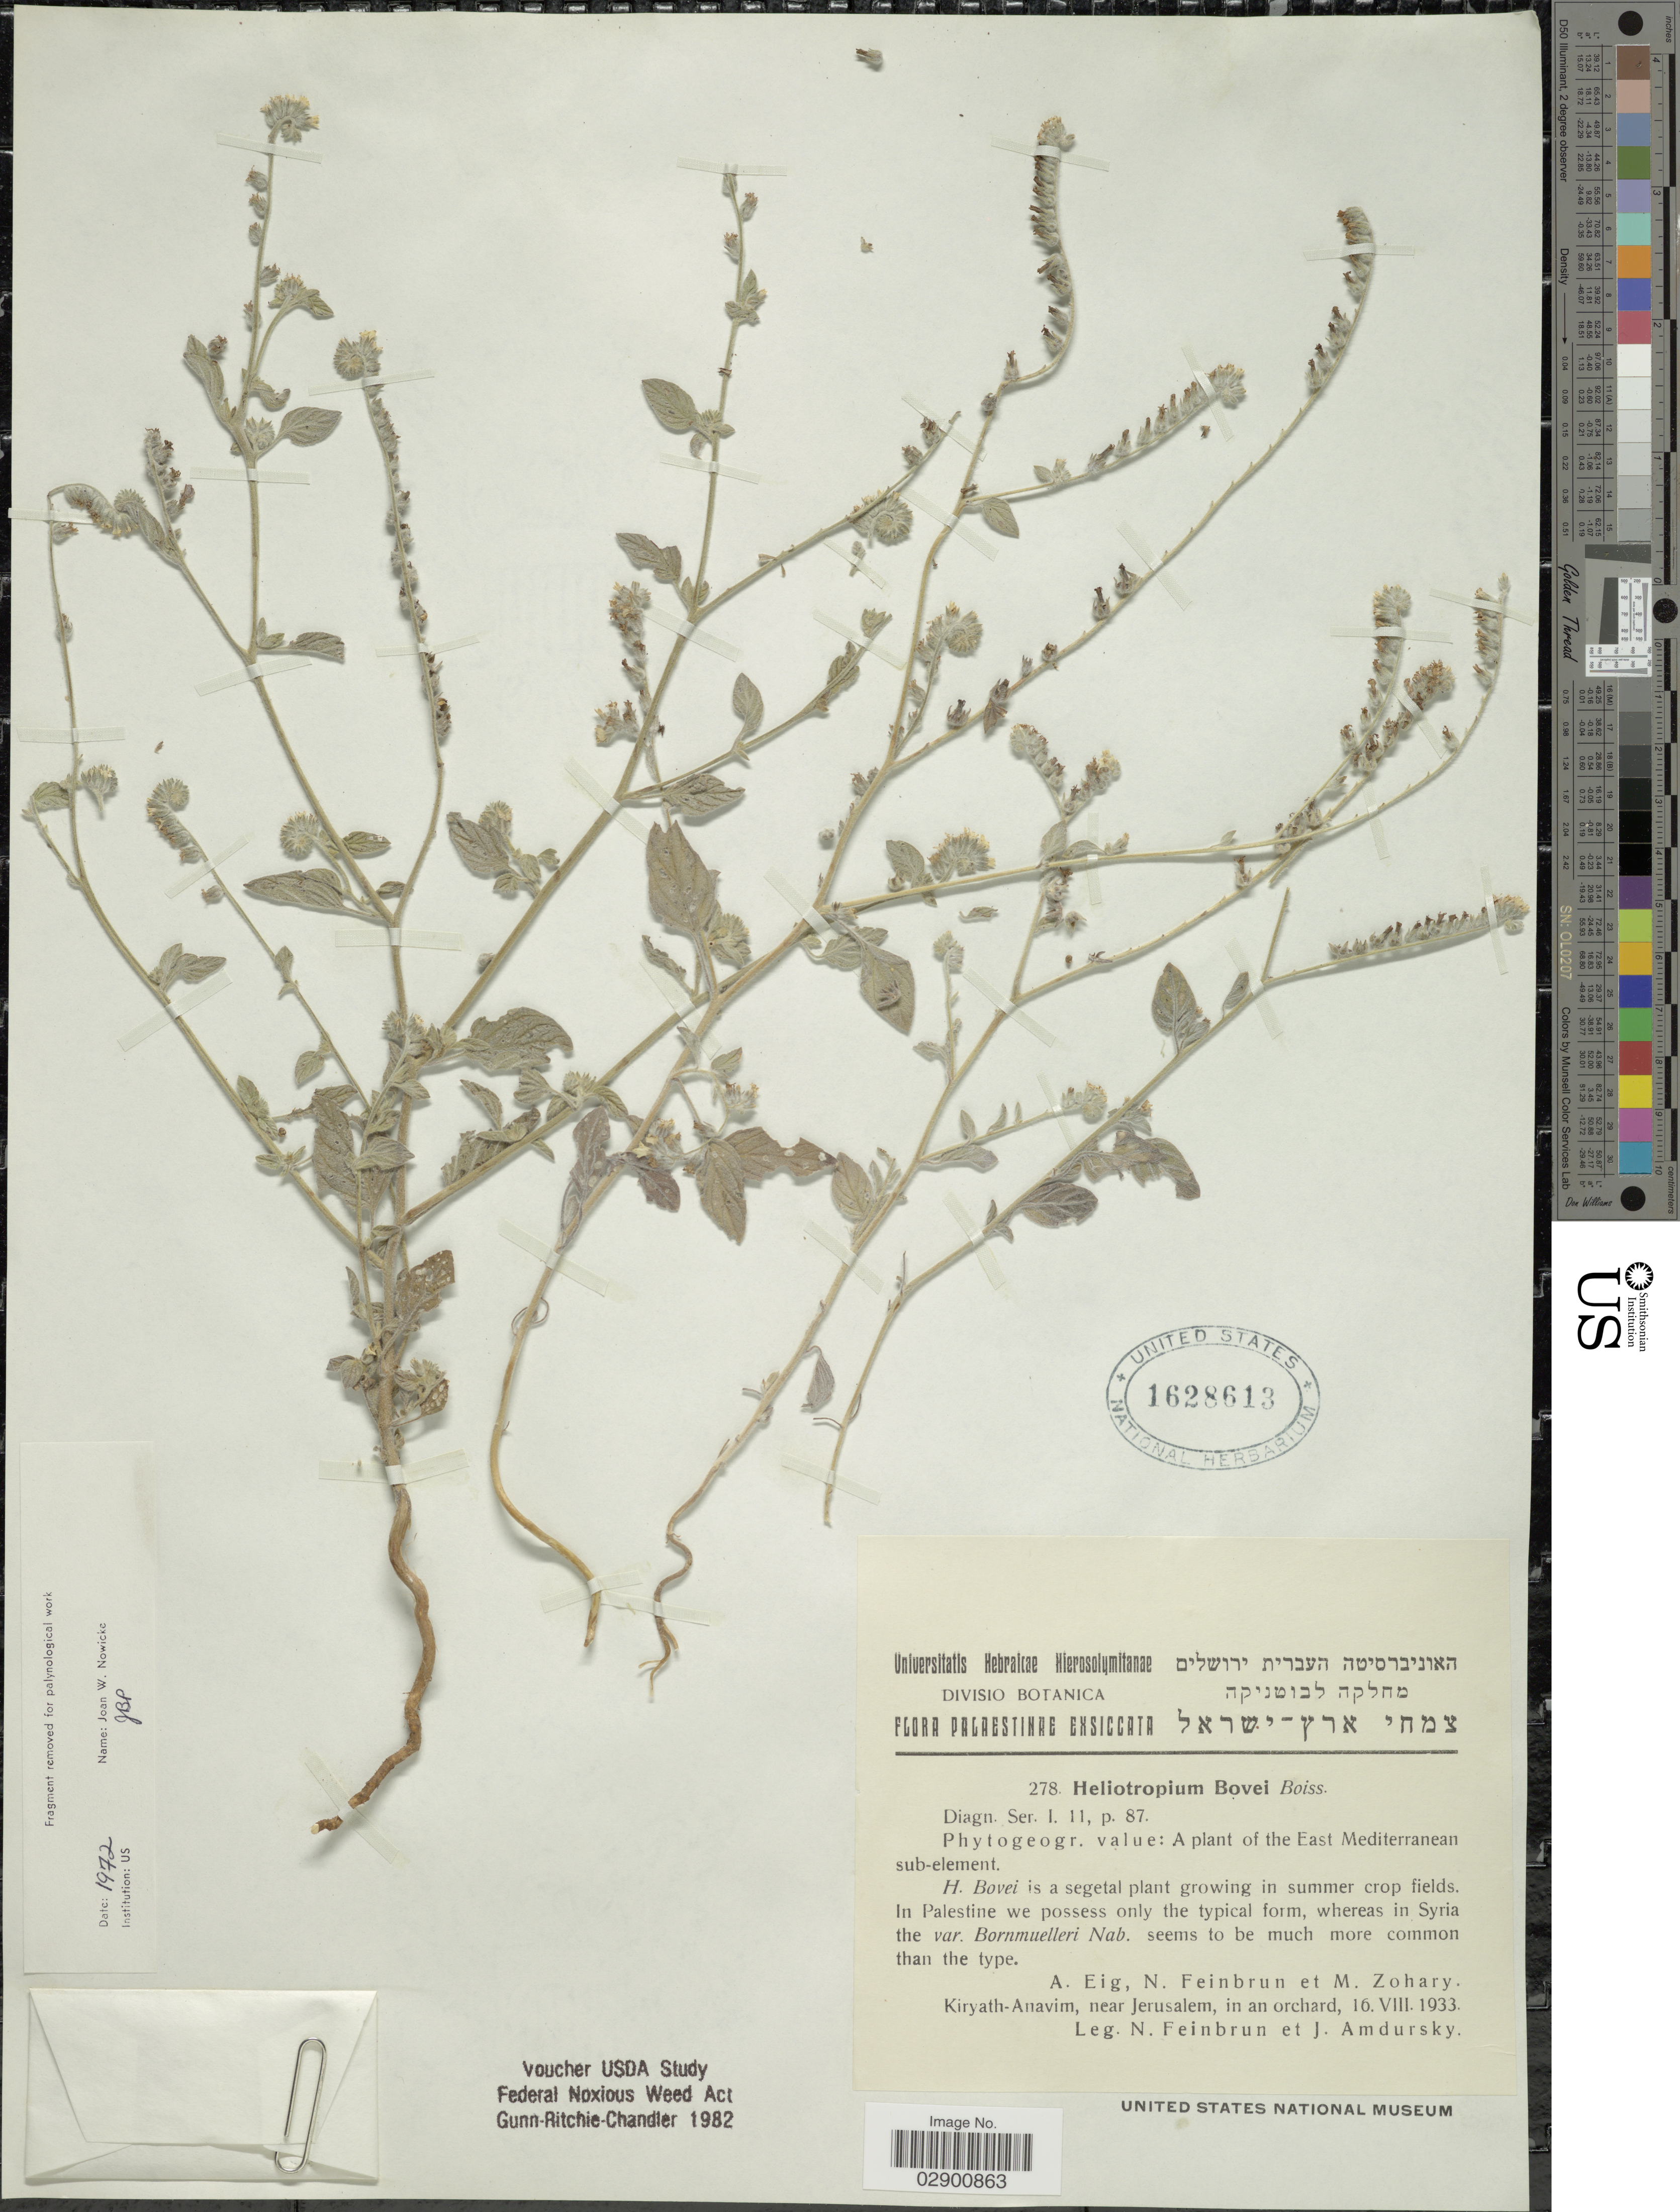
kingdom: Plantae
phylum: Tracheophyta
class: Magnoliopsida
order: Boraginales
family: Heliotropiaceae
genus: Heliotropium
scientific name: Heliotropium bovei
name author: Boiss.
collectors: N. Feinbrun & I. Amdursky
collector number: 278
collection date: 1933-08-16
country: Israel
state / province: Jerusalem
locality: Palaestinae. Kiryath-Anavim, near Jerusalem, in an orchard.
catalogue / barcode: US 1628613